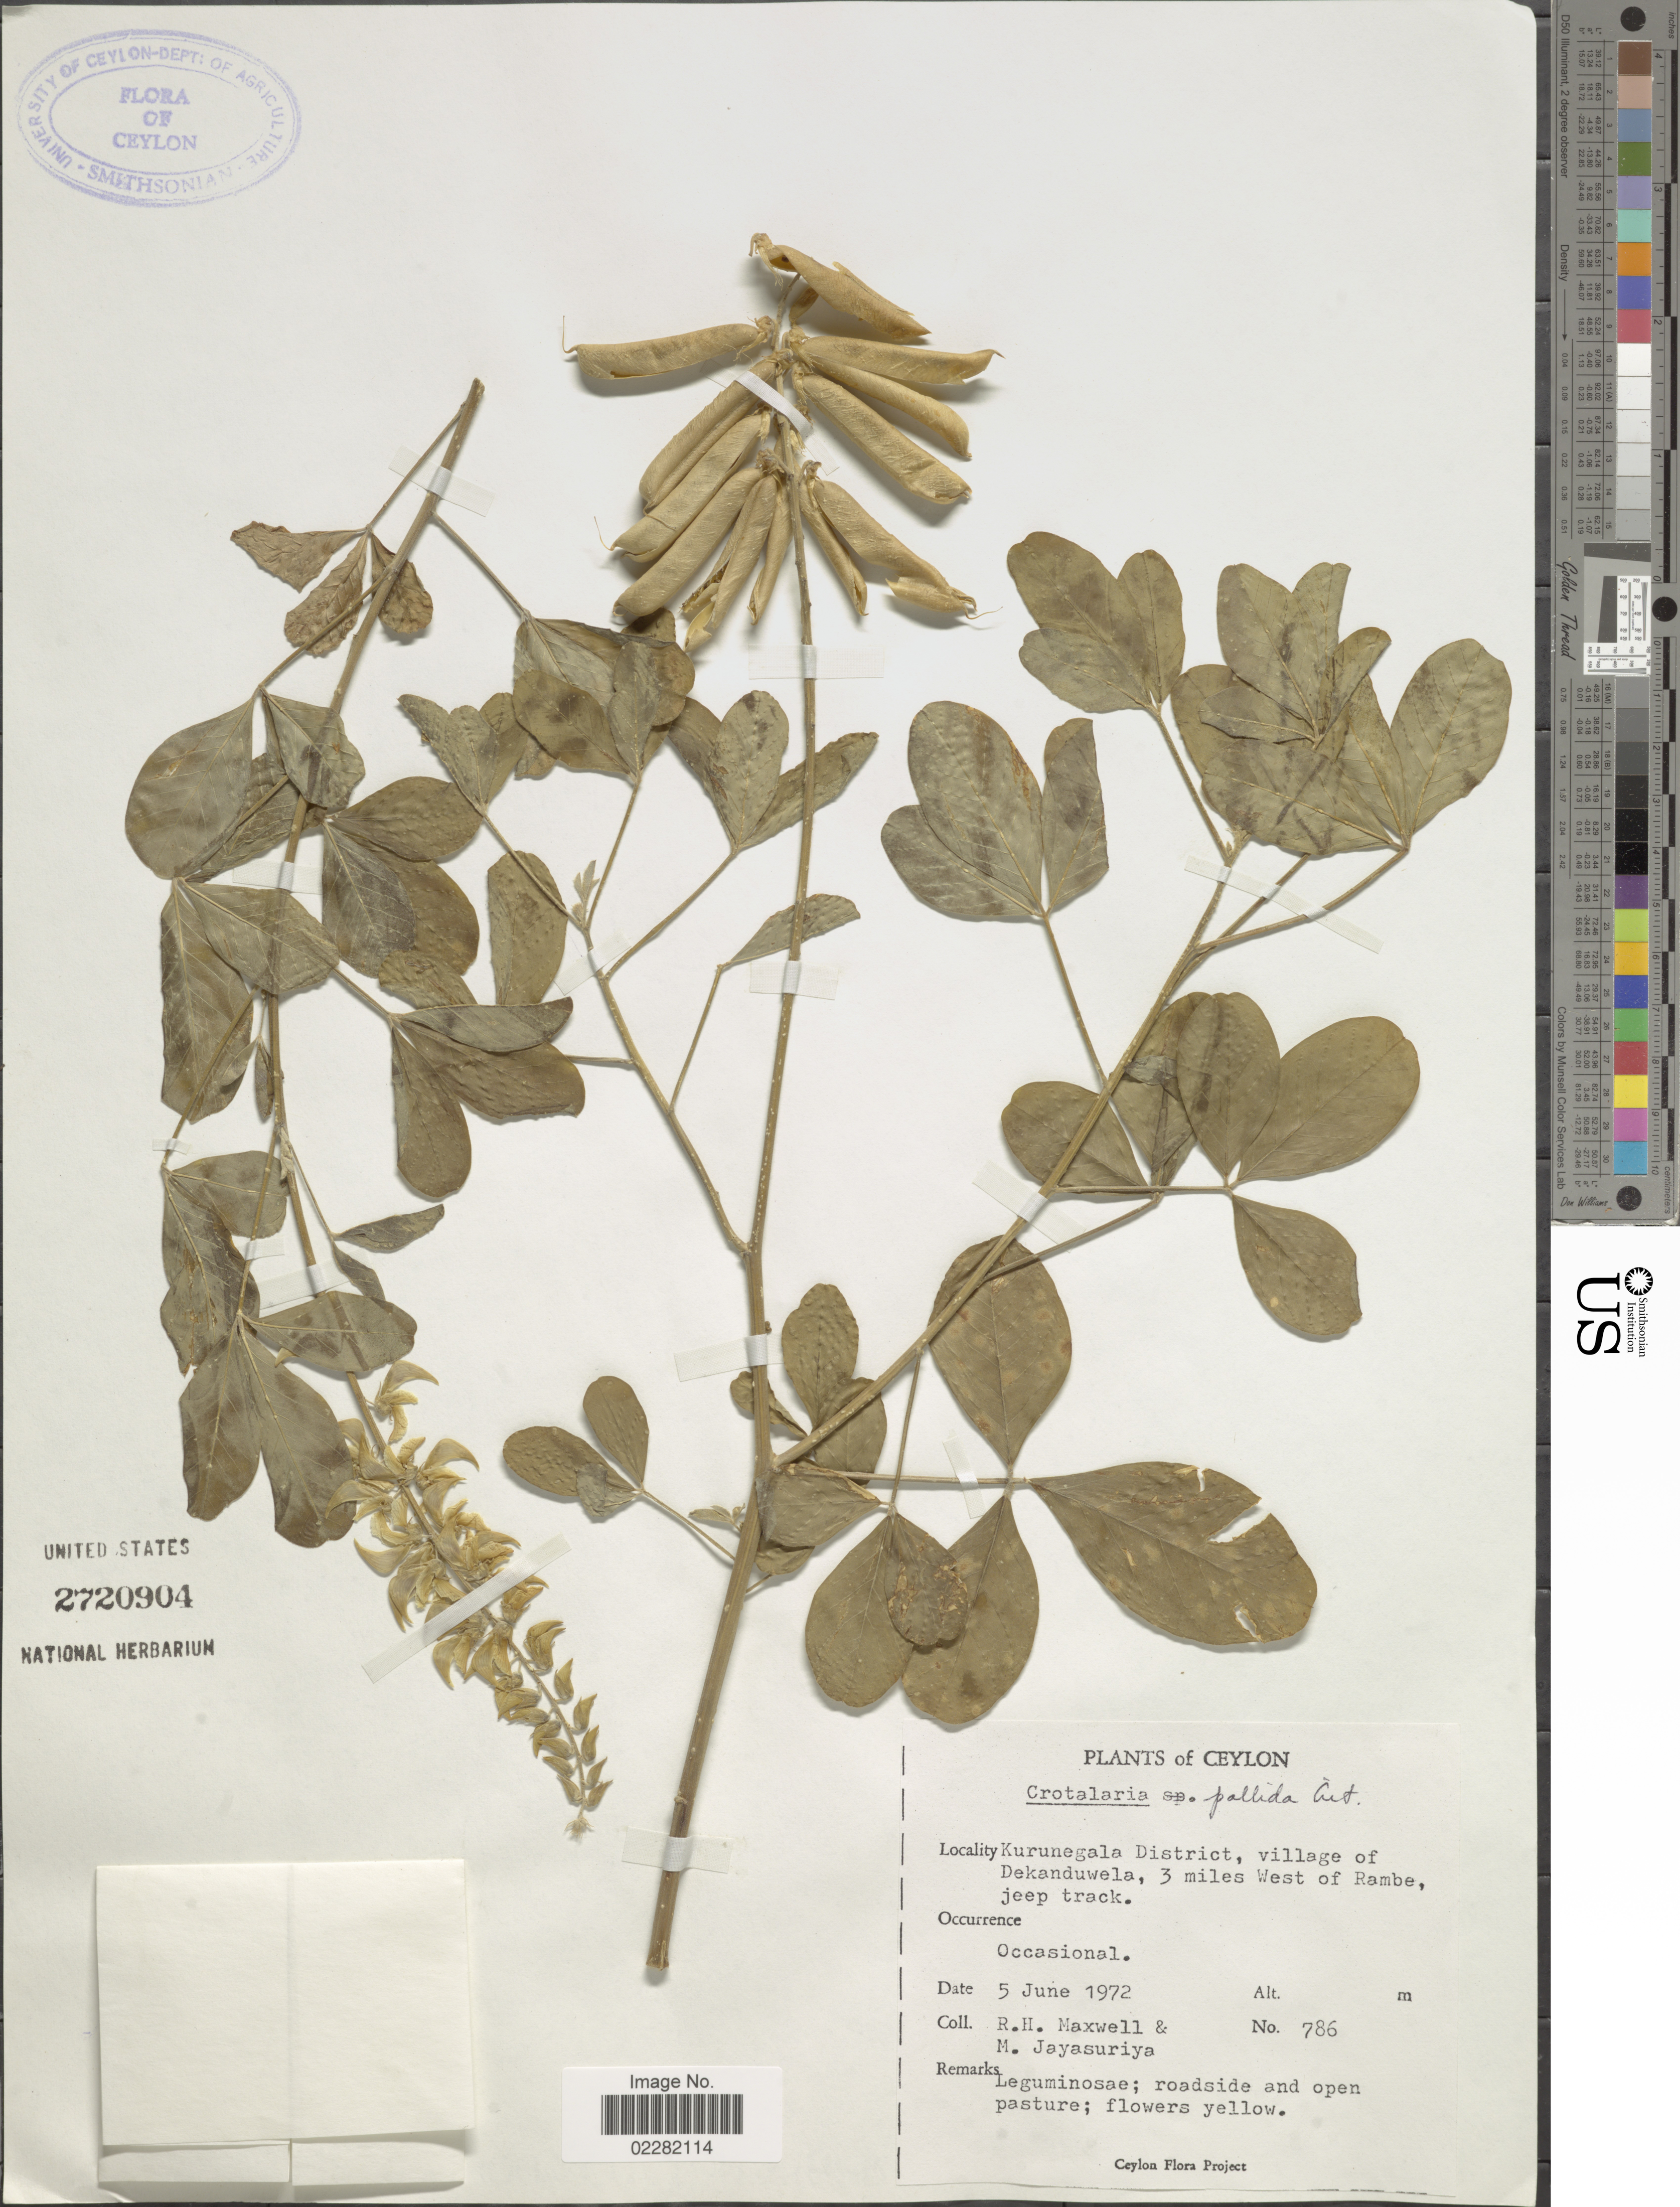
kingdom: Plantae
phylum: Tracheophyta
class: Magnoliopsida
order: Fabales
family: Fabaceae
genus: Crotalaria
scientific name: Crotalaria pallida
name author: Aiton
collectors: R. Maxwell & M. Jayasuriya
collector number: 786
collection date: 1972-06-05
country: Sri Lanka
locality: Ceylon, Kurunegala District, village of Dekanduwela, 3 miles West of Rambe, jeep track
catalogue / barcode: US 2720904